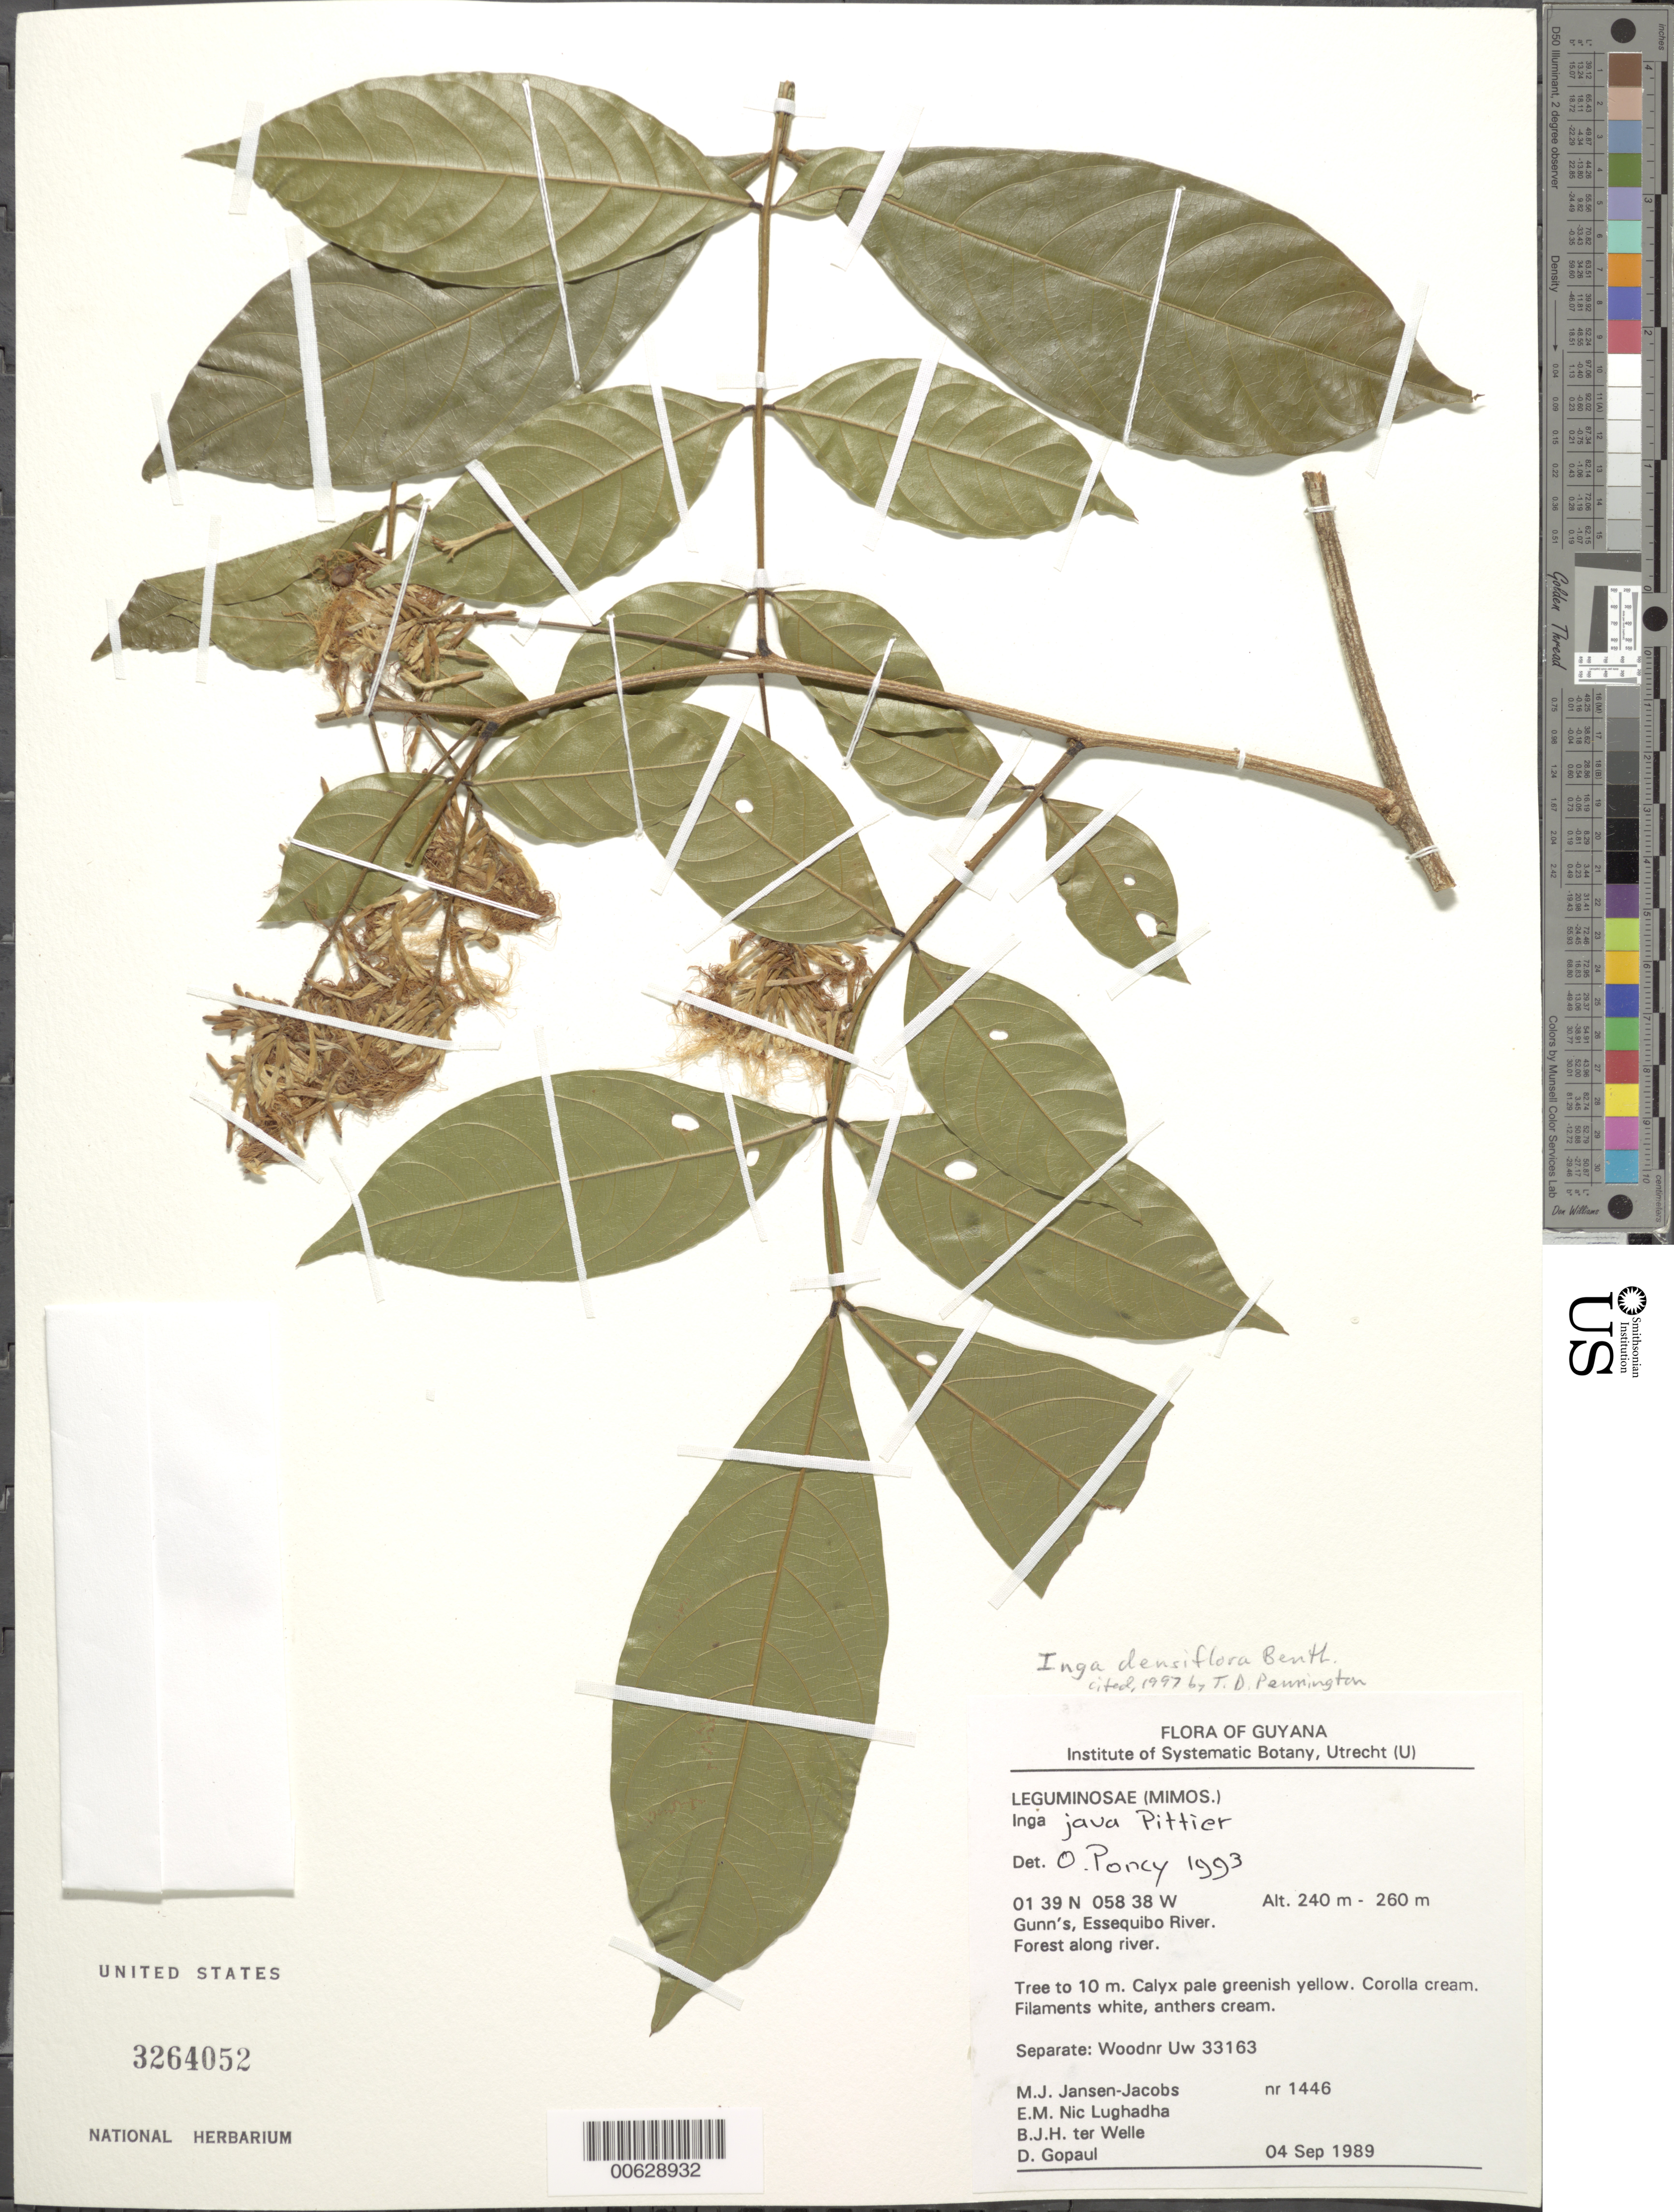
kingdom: Plantae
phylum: Tracheophyta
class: Magnoliopsida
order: Fabales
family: Fabaceae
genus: Inga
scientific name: Inga densiflora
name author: Benth.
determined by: Pennington, T. D., (K)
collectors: M. J. Jansen-Jacobs, E. Nic Lughadha, B. Welle & D. Gopaul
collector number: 1446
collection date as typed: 4-Sep-89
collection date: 1989-09-04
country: Guyana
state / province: U. Takutu-U. Essequibo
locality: Gunn's, Essequibo River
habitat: Forest along river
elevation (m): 240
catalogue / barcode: US 3264052